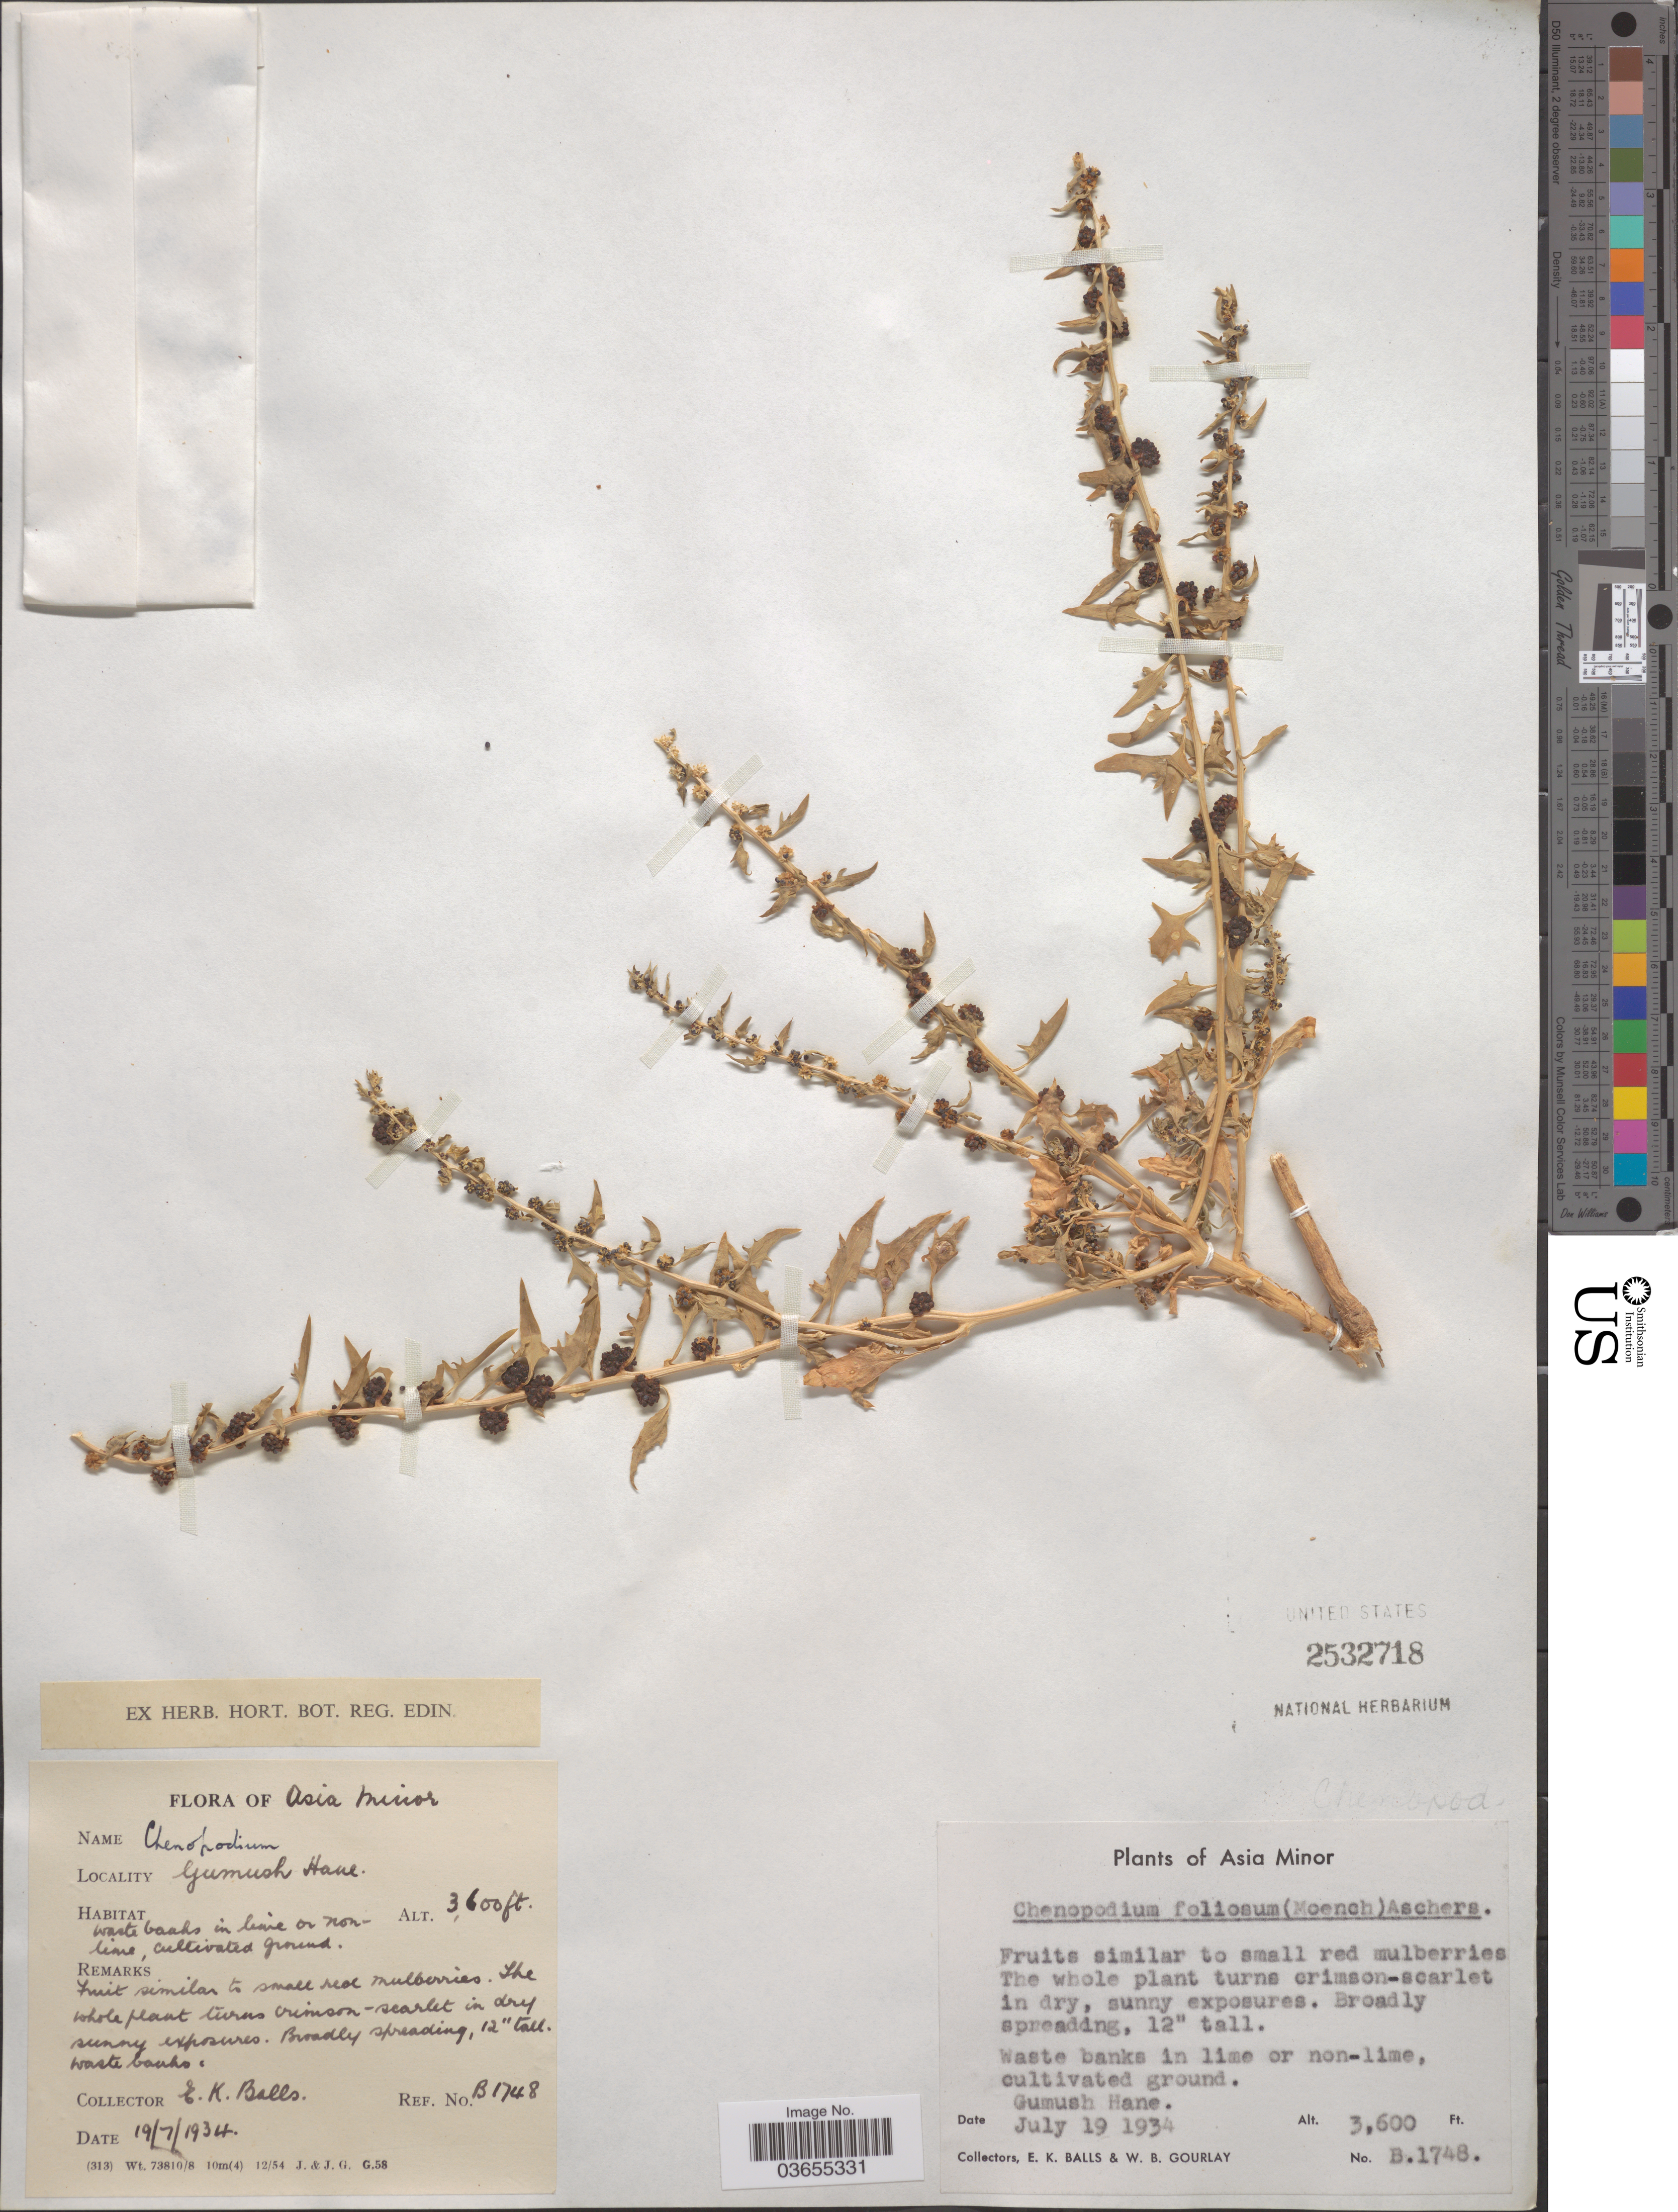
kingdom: Plantae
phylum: Tracheophyta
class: Magnoliopsida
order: Caryophyllales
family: Amaranthaceae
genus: Chenopodium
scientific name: Chenopodium foliosum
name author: Asch.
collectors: E. K. Balls & W. B. Gourlay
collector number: B1748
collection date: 1934-07-19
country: Turkey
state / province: Gumushane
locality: Asia Minor. Gumush Hane.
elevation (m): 1097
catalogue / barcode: US 2532718